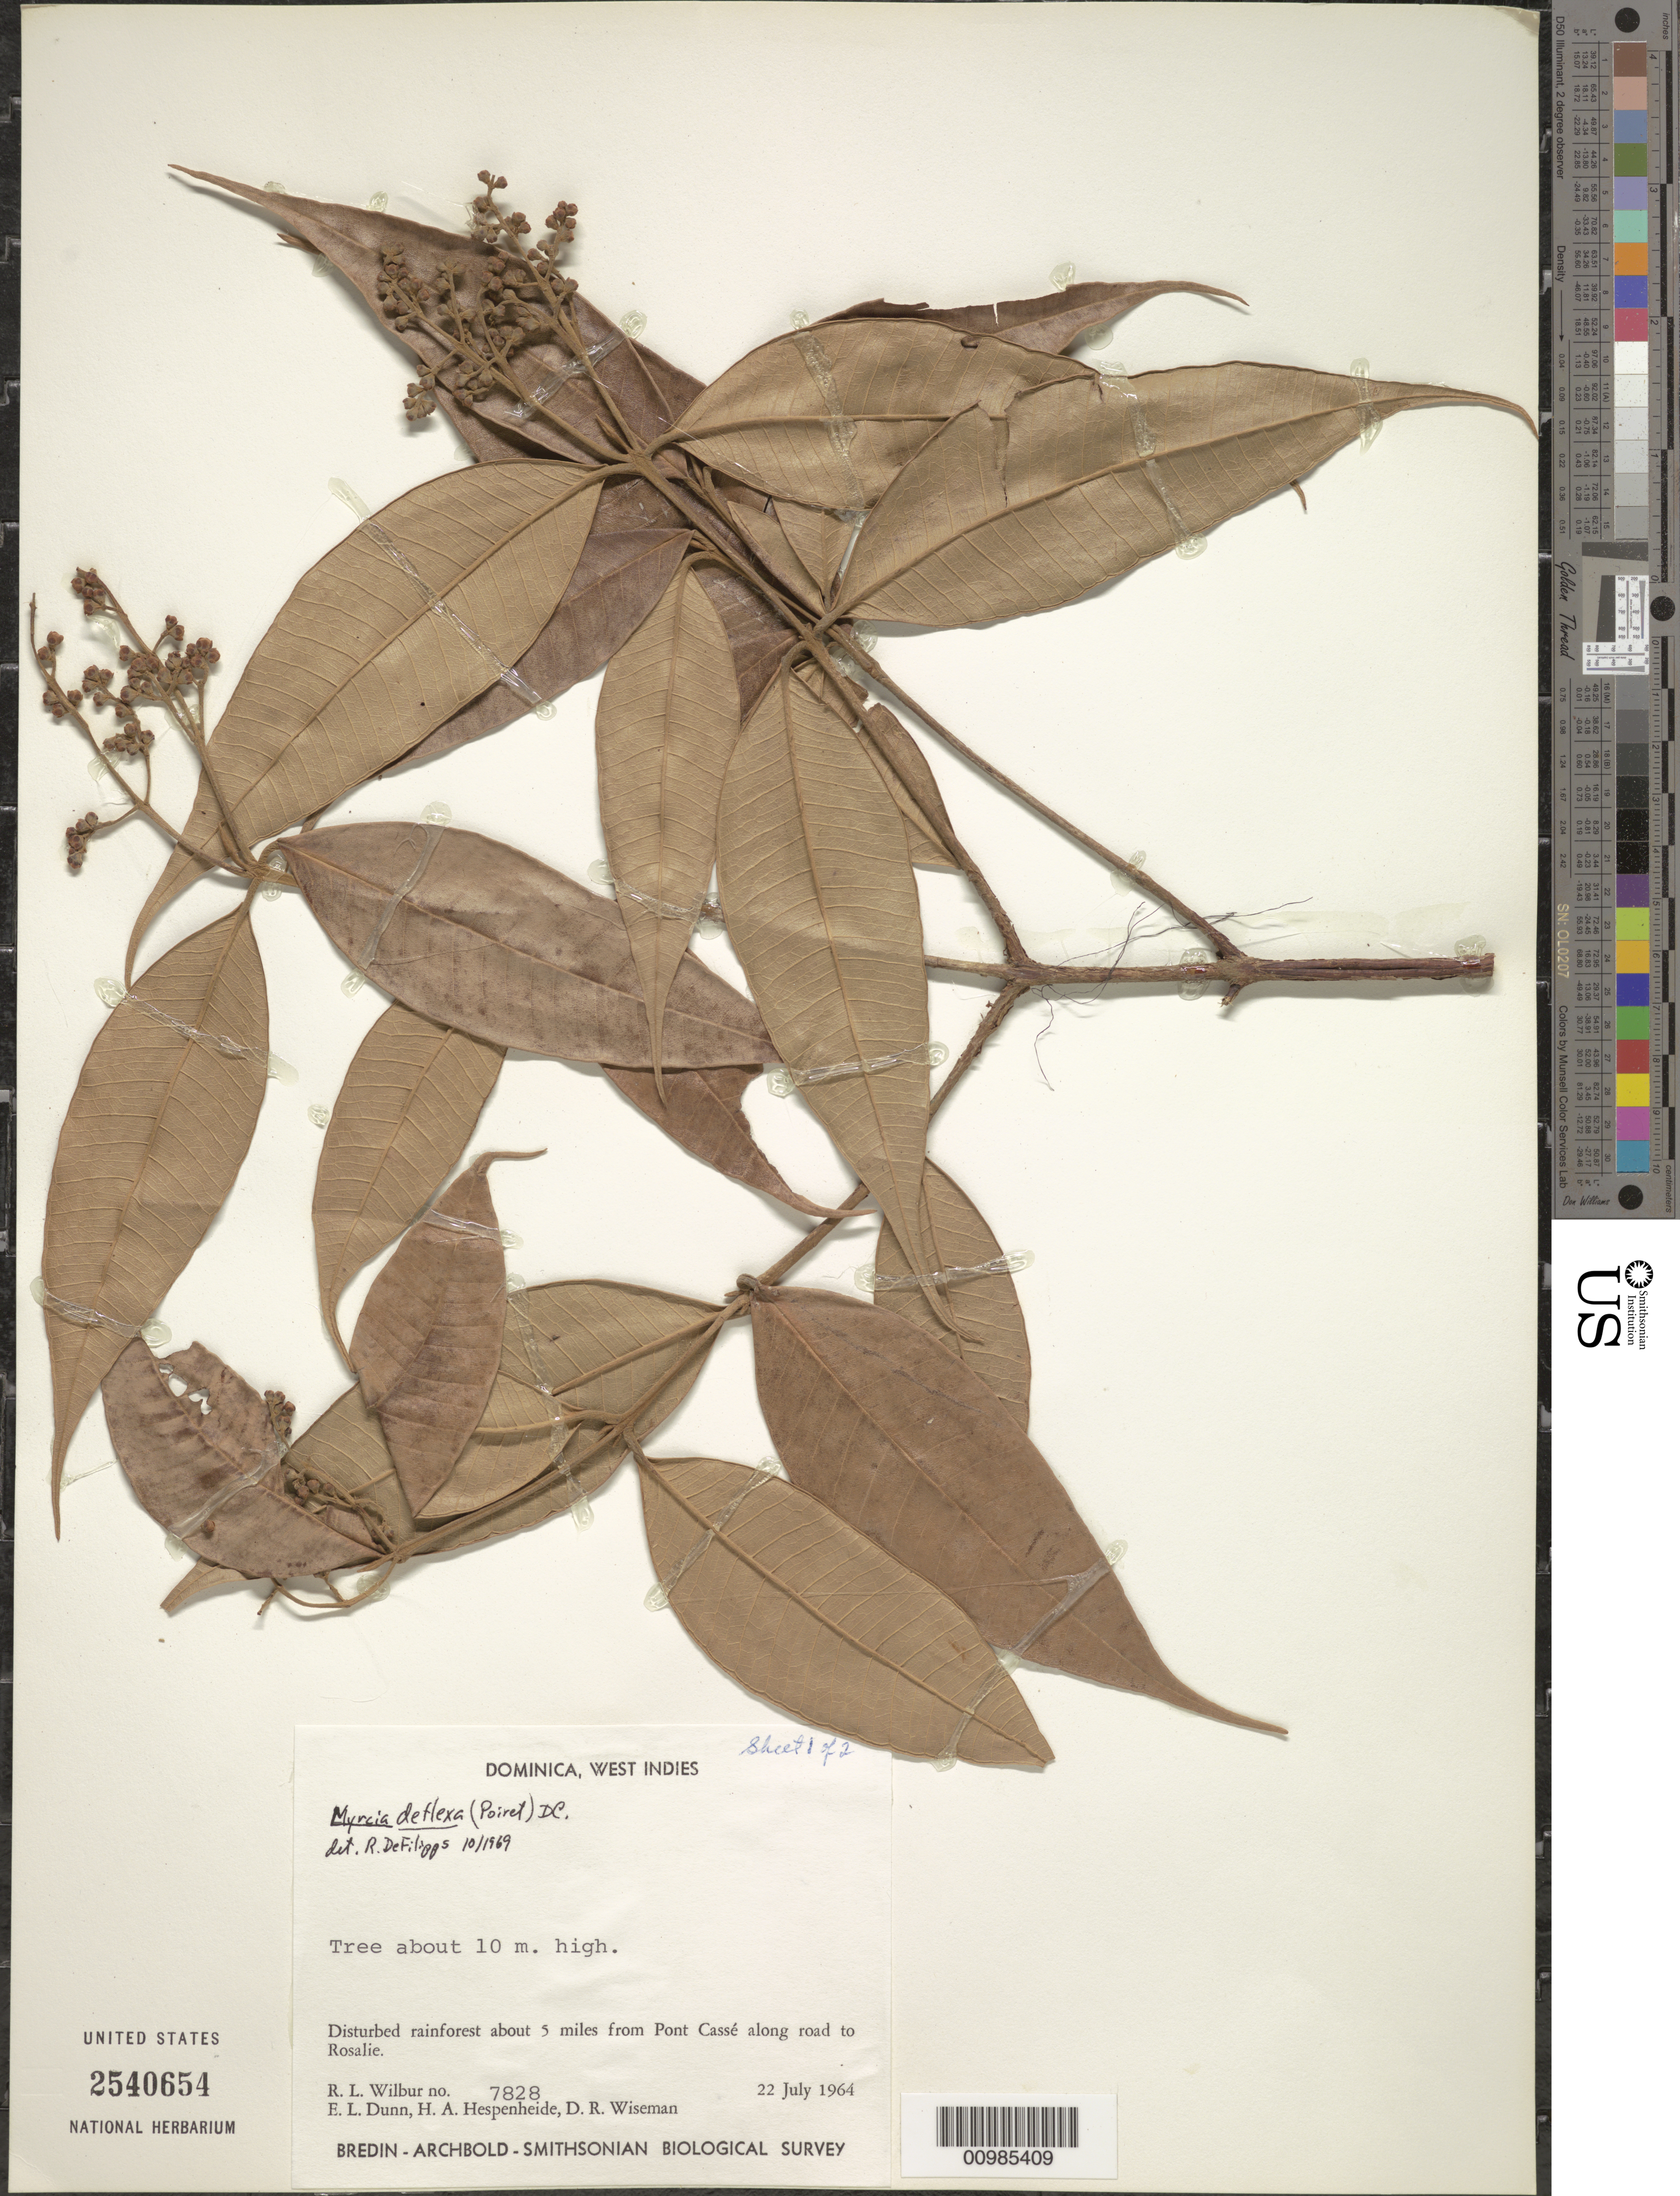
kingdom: Plantae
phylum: Tracheophyta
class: Magnoliopsida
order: Myrtales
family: Myrtaceae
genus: Myrcia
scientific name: Myrcia deflexa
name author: (Poir.) DC.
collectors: R. L. Wilbur, E. Dunn, H. A. Hespenheide & D. R. Wiseman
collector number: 7828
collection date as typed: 22 Jul 1964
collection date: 1964-07-22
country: Dominica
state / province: St. Paul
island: Dominica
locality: About 5 mi. from Pont Cassé, along road to Rosalie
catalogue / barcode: US 2540654